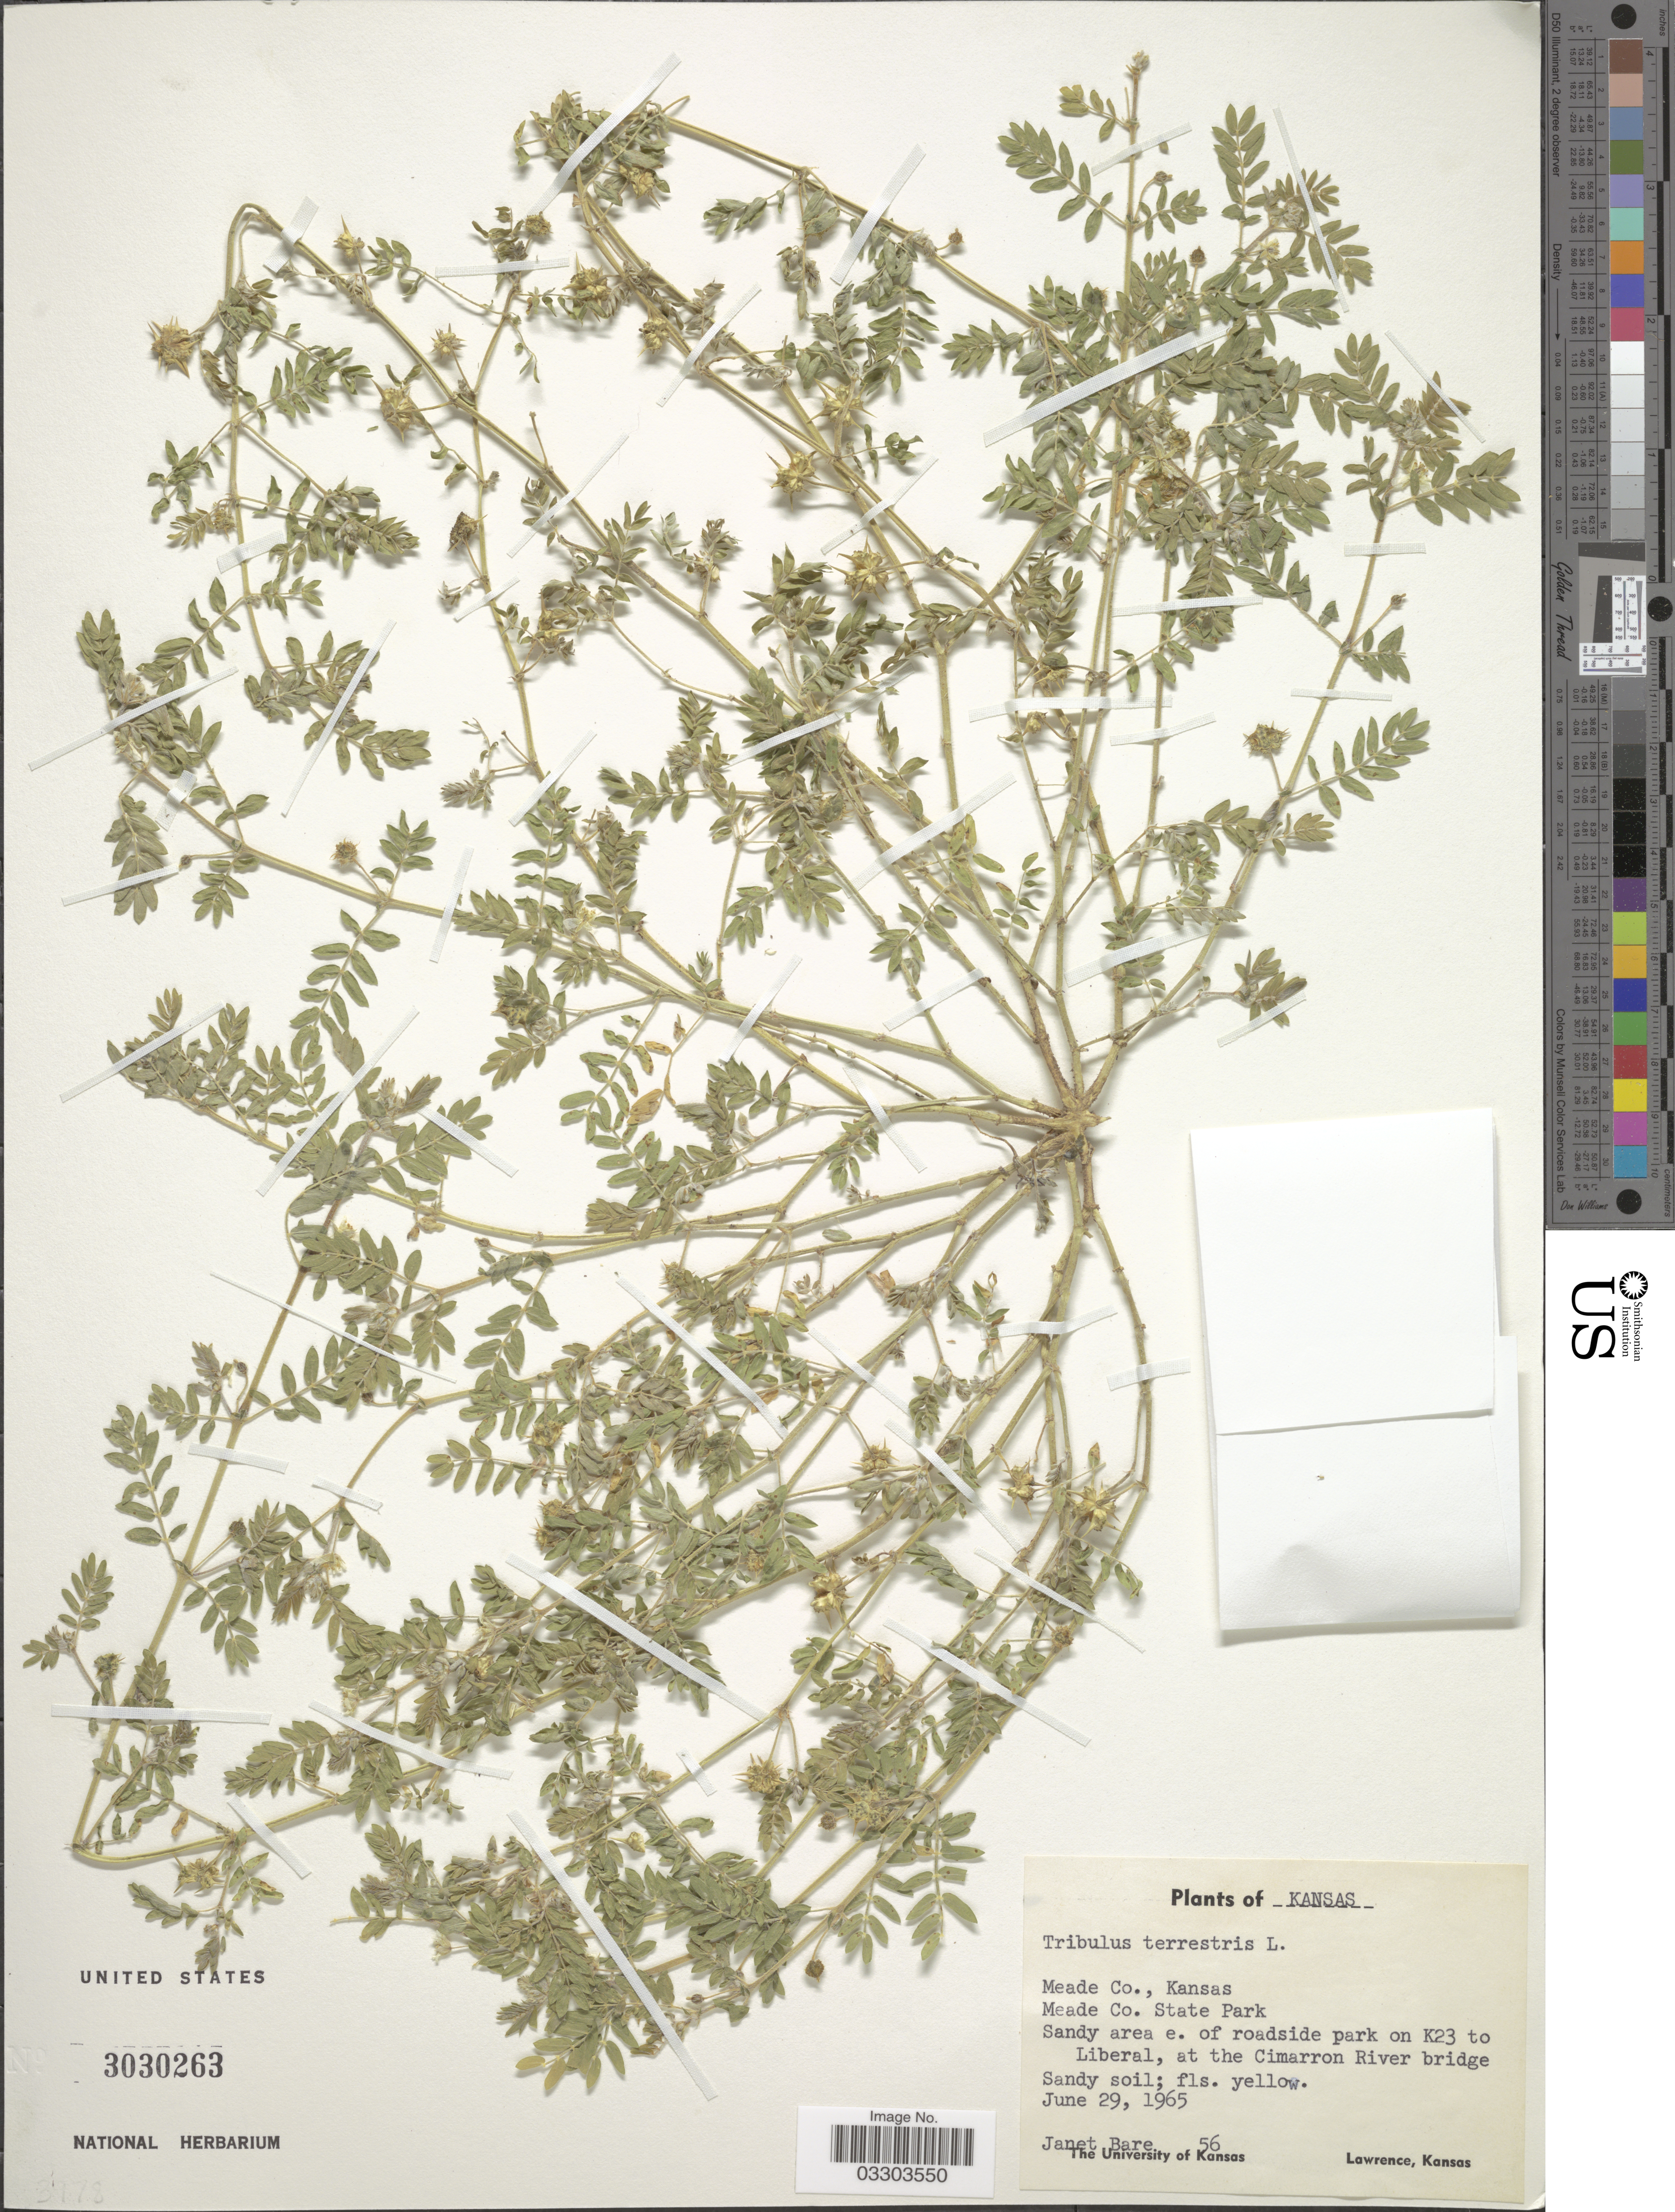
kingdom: Plantae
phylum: Tracheophyta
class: Magnoliopsida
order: Zygophyllales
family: Zygophyllaceae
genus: Tribulus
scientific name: Tribulus terrestris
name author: L.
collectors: J. Baré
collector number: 56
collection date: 1965-06-29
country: United States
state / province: Kansas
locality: Meade Co., Kansas. Meade Co. State Park. Sandy area e. of roadside park on K23 to Liberal, at the Cimarron River bridge.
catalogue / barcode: US 3030263